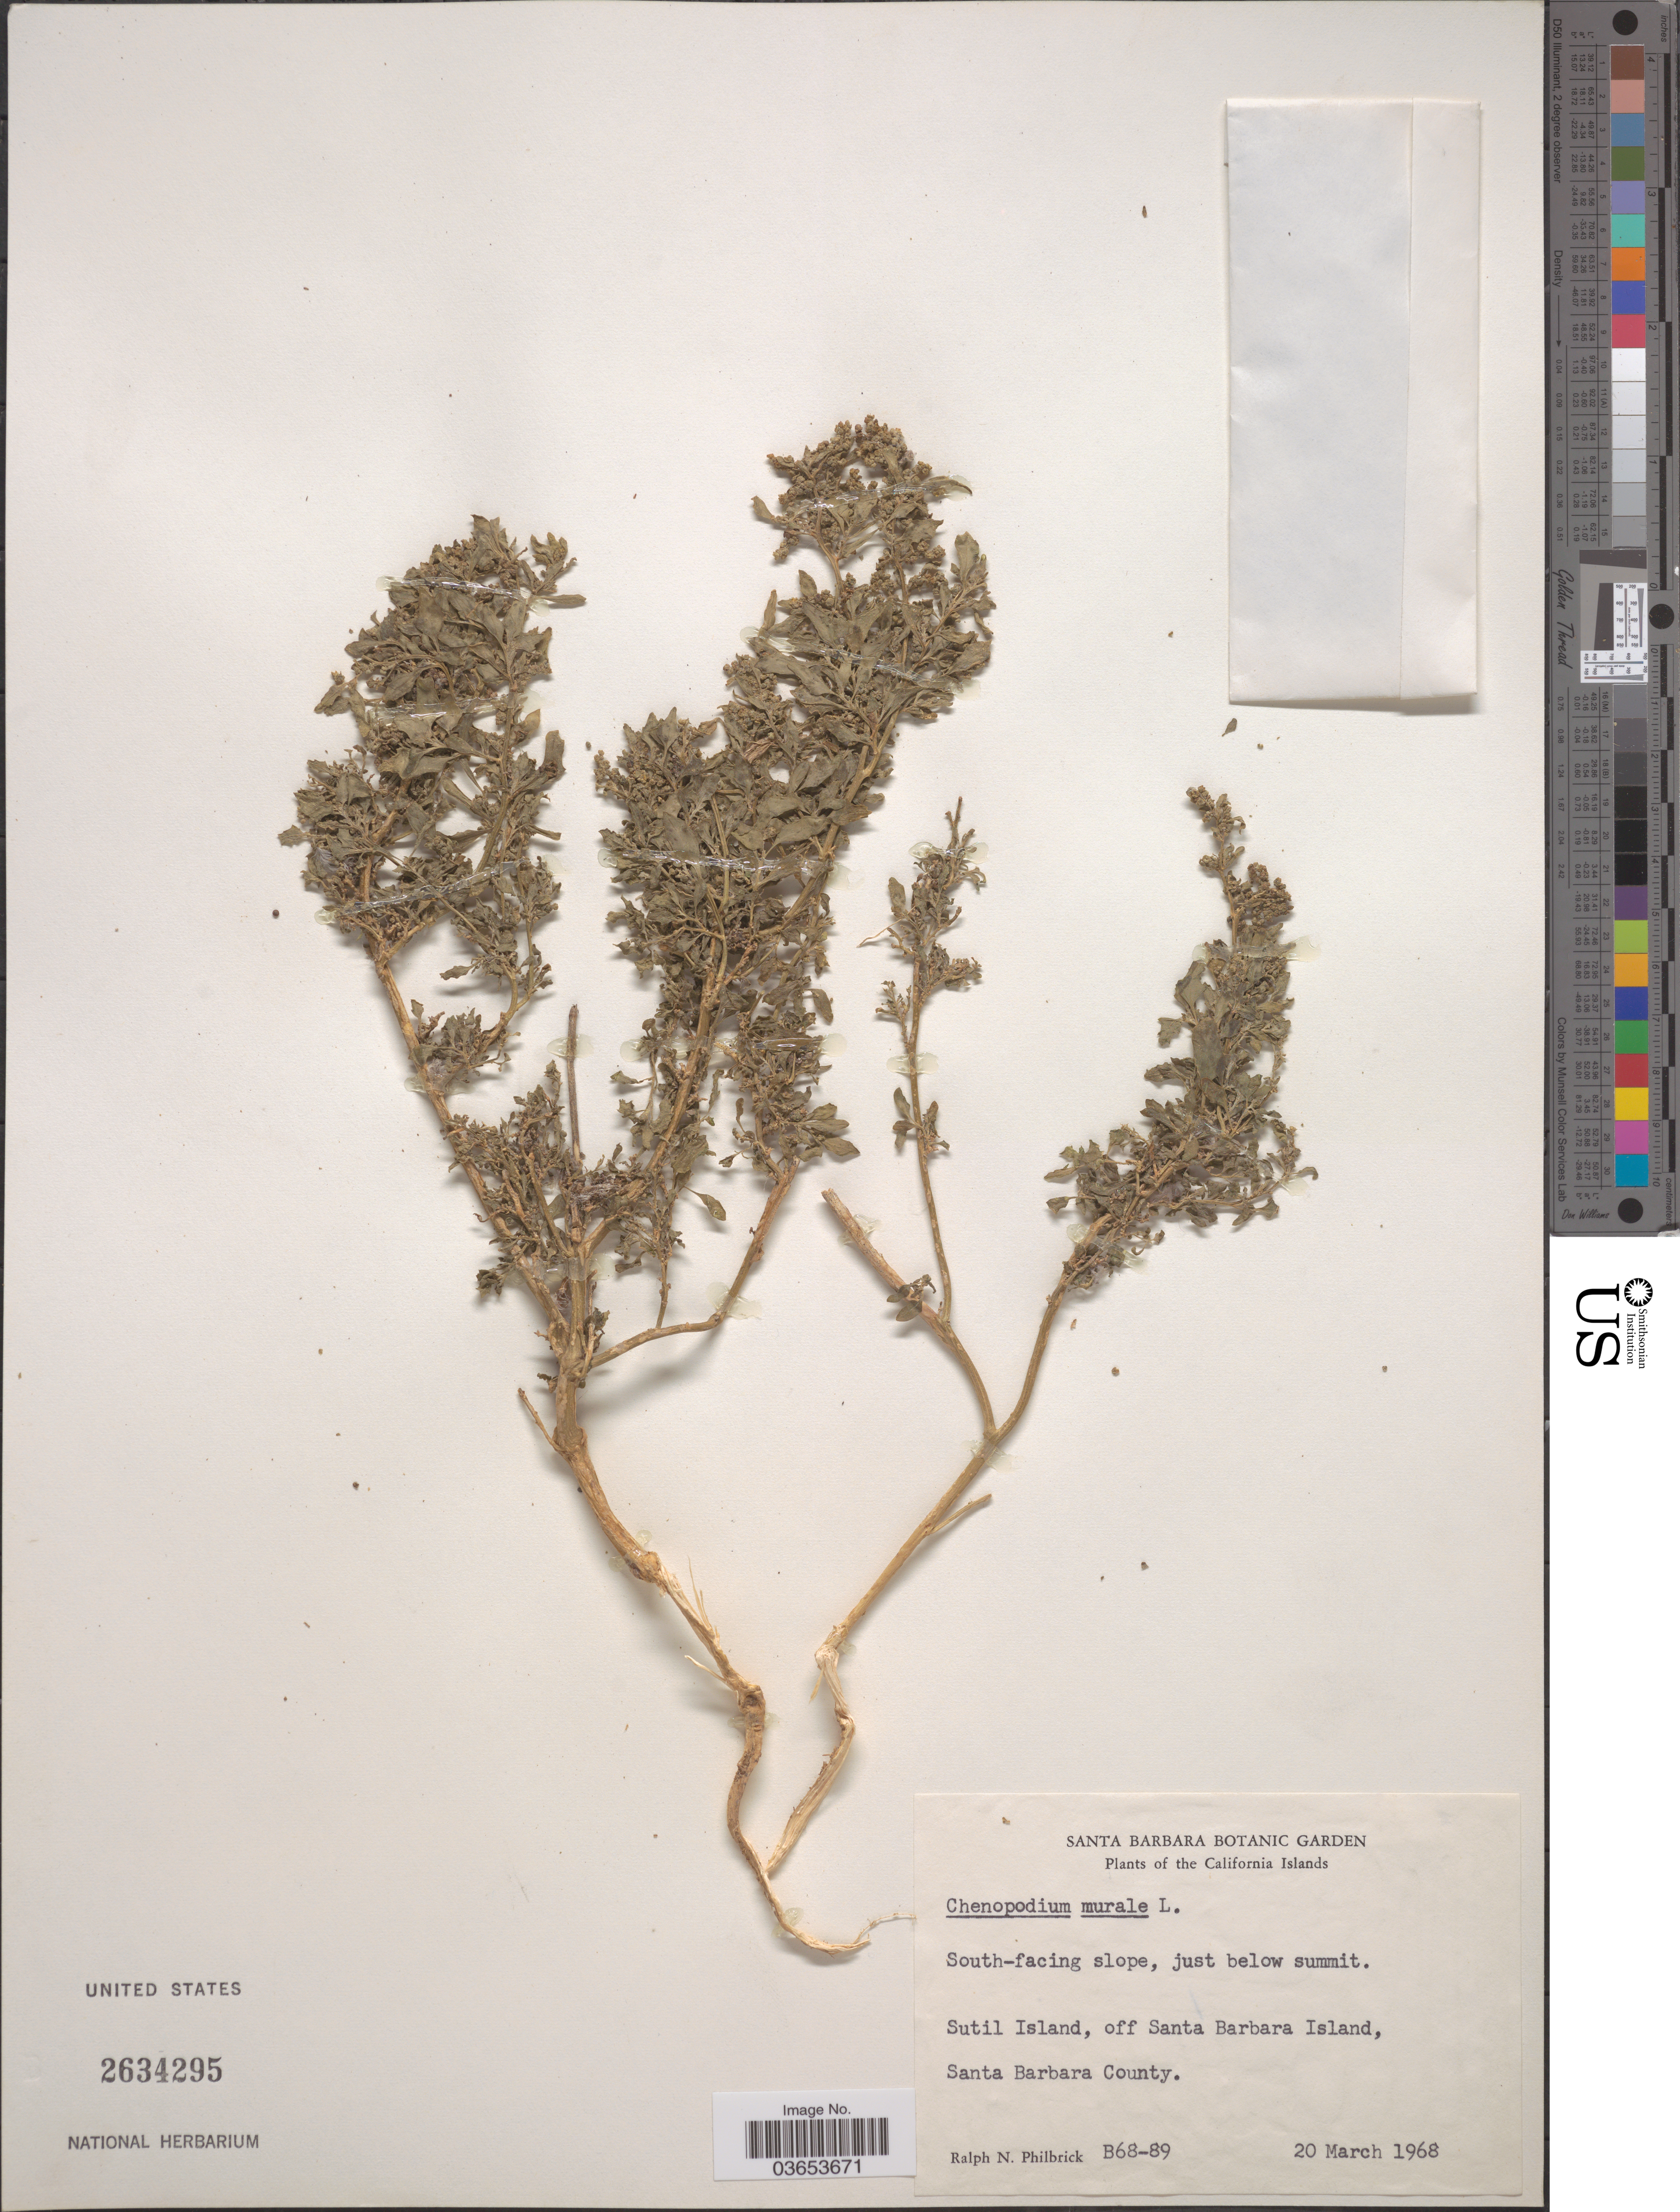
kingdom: Plantae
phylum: Tracheophyta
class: Magnoliopsida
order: Caryophyllales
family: Amaranthaceae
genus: Chenopodium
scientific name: Chenopodium murale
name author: L.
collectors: R. Philbrick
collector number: B-68-89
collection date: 1968-03-20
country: United States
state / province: California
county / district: Santa Barbara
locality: Just below summit. Sutil Island, off Santa Barbara Island, Santa Barbara County.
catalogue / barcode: US 2634295